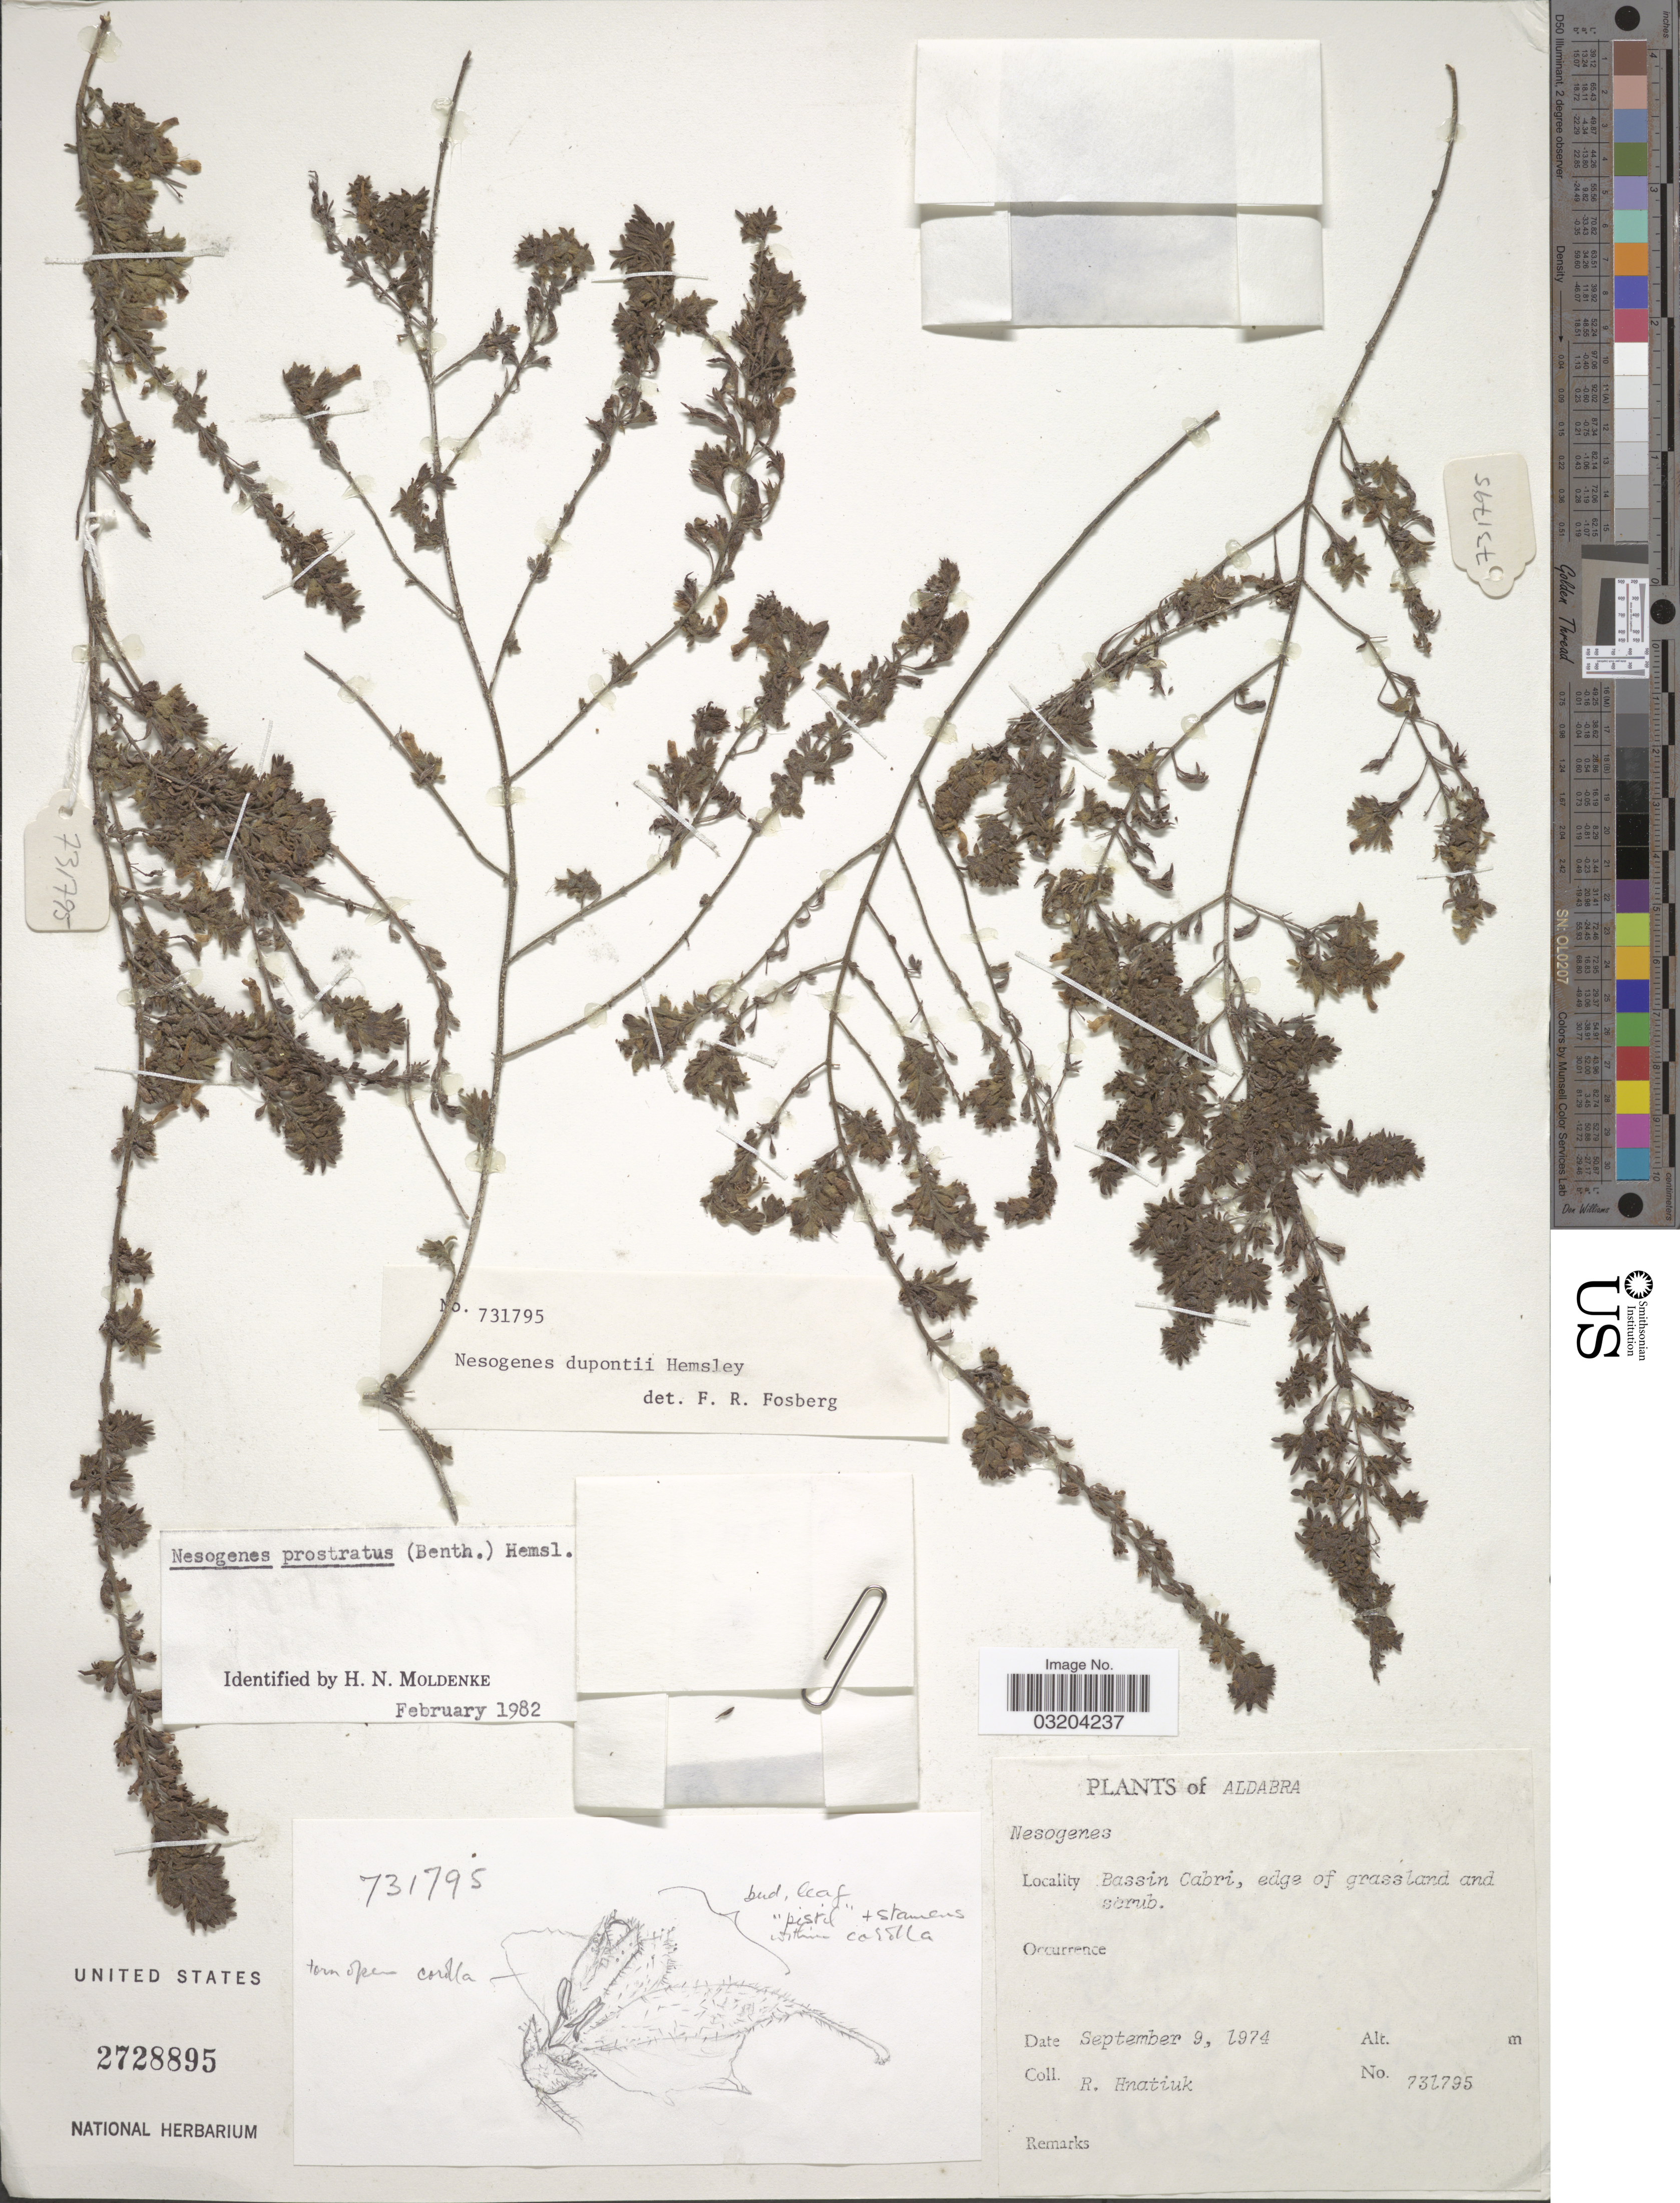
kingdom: Plantae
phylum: Tracheophyta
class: Magnoliopsida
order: Lamiales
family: Orobanchaceae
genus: Nesogenes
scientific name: Nesogenes prostrata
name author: (Benth.) Hemsl.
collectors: R. Hnatiuk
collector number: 731795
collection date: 1974-09-09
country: Seychelles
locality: Aldabra, Bassin Cabri.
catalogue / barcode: US 2728895